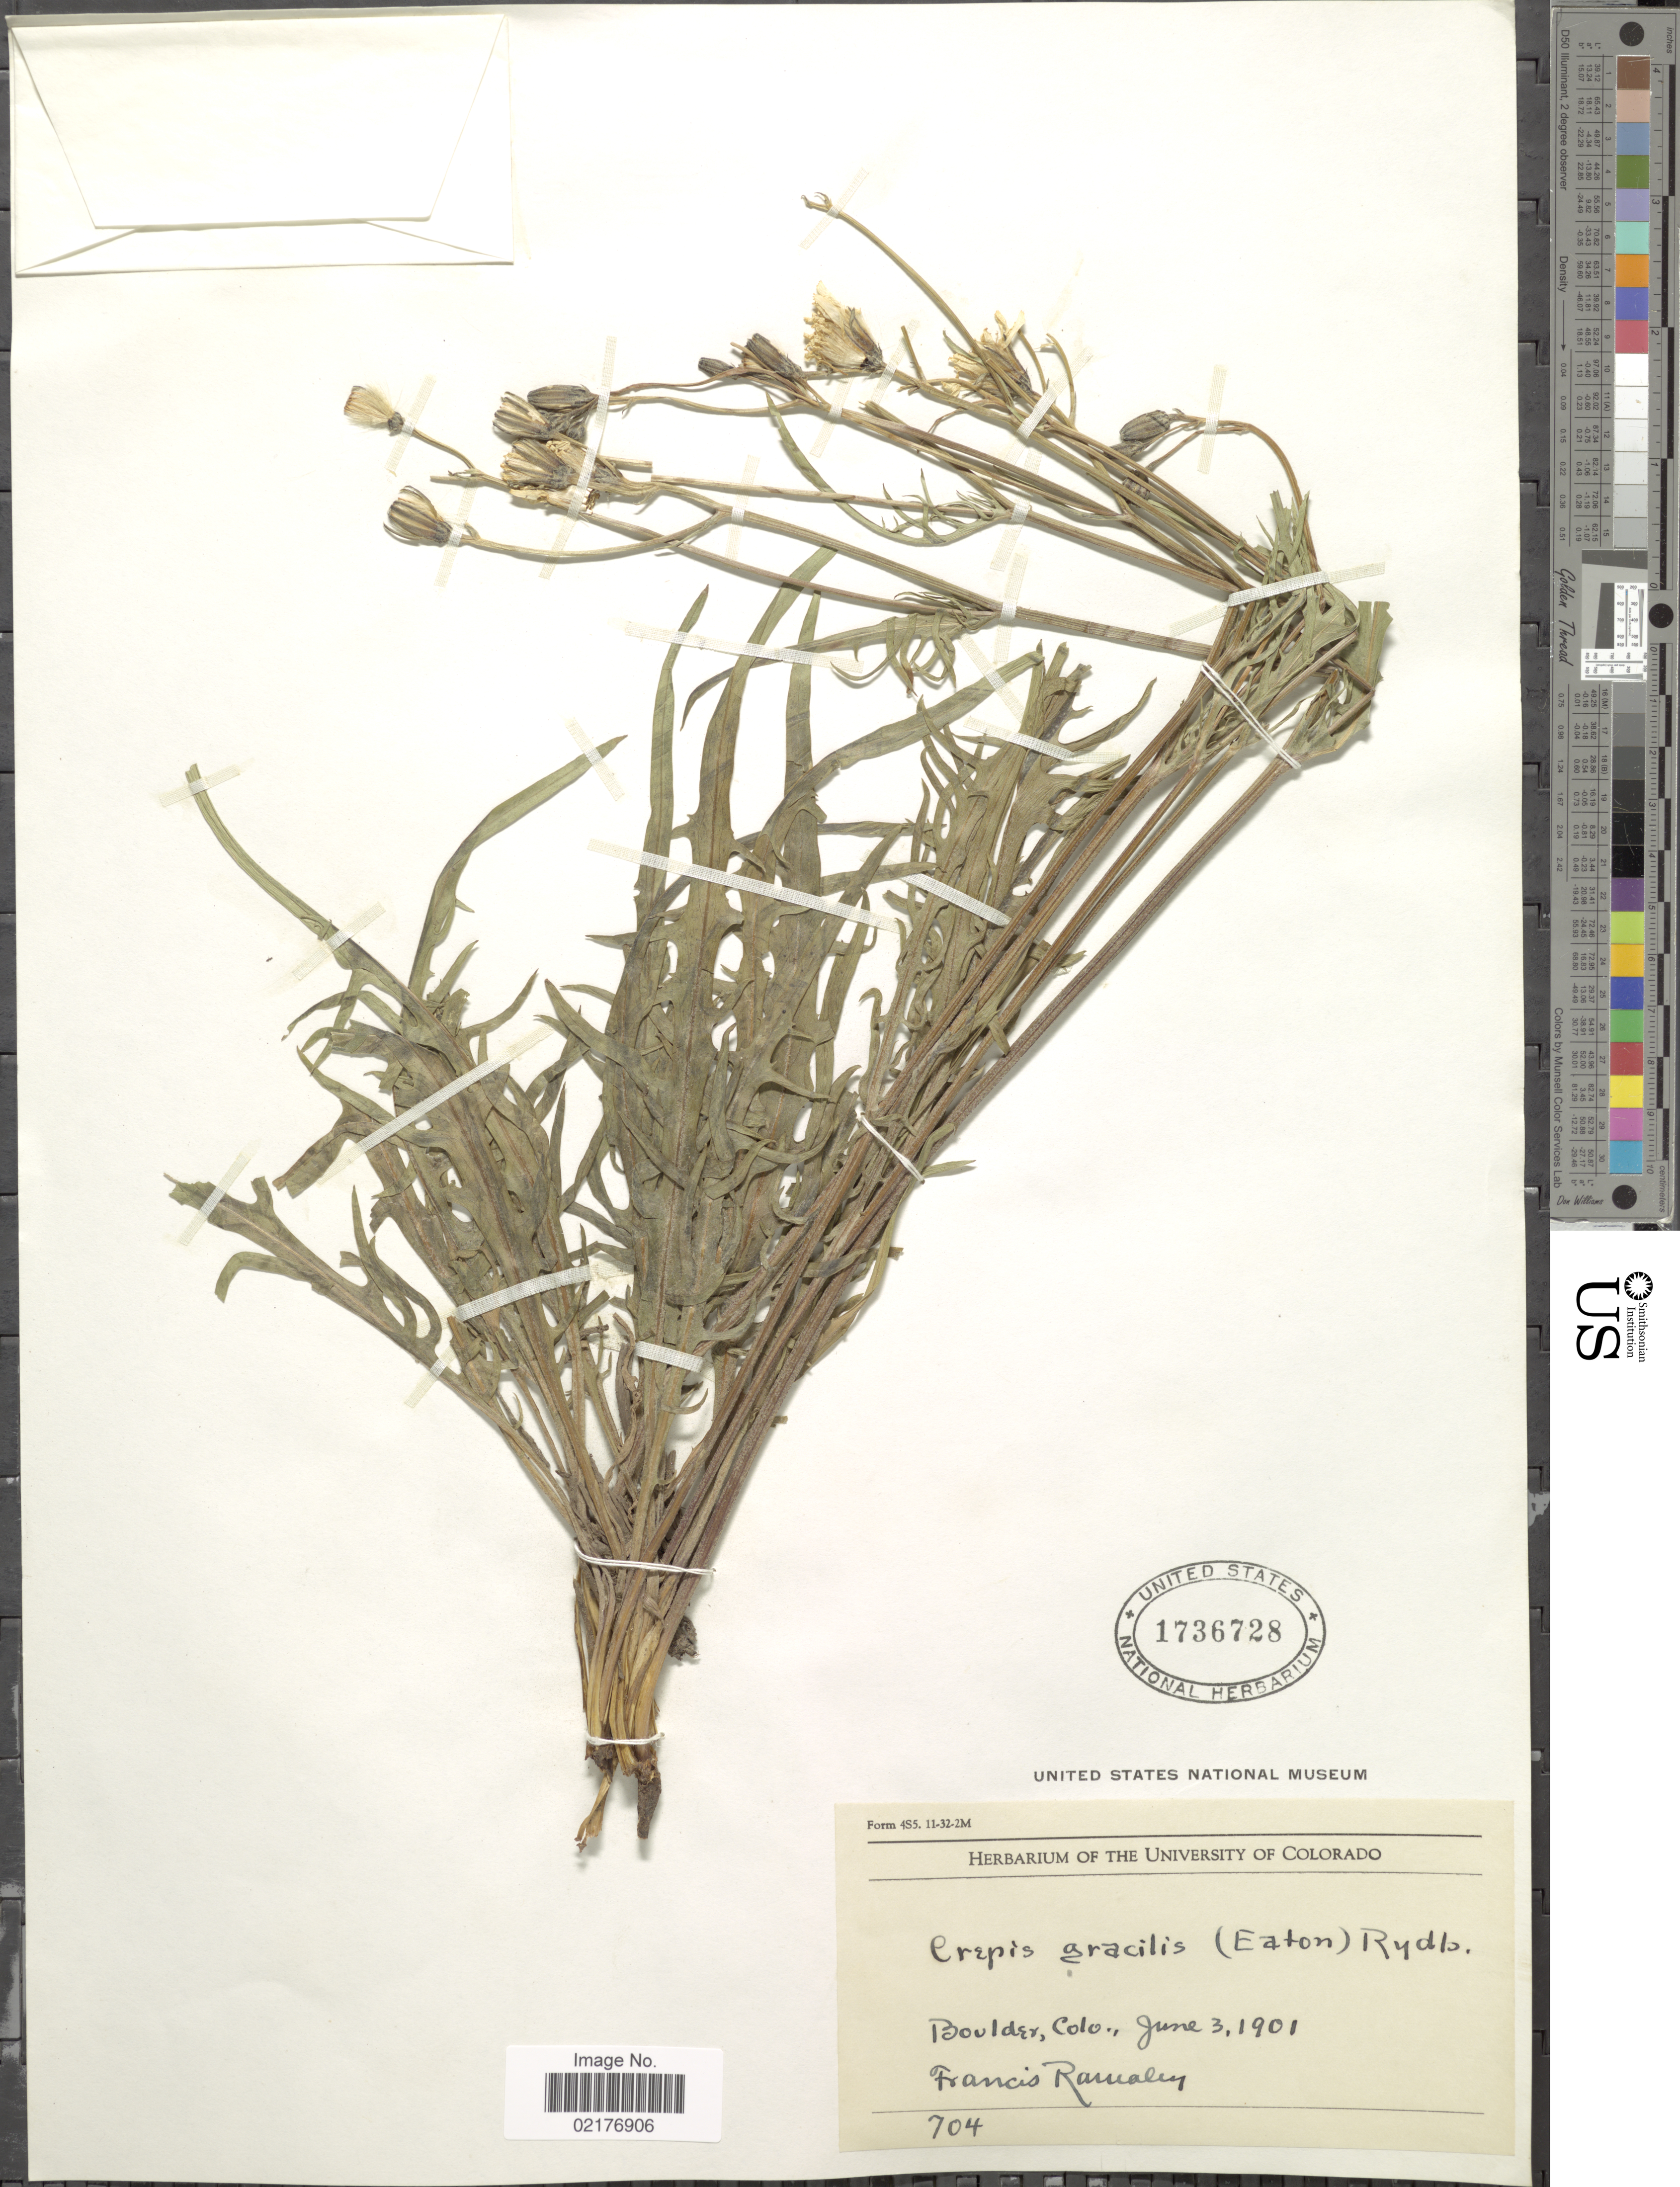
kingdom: Plantae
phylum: Tracheophyta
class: Magnoliopsida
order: Asterales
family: Asteraceae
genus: Crepis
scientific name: Crepis atribarba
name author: A. Heller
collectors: F. Ramaley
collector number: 704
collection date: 1901-06-03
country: United States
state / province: Colorado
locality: Boulder, Colo.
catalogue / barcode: US 1736728